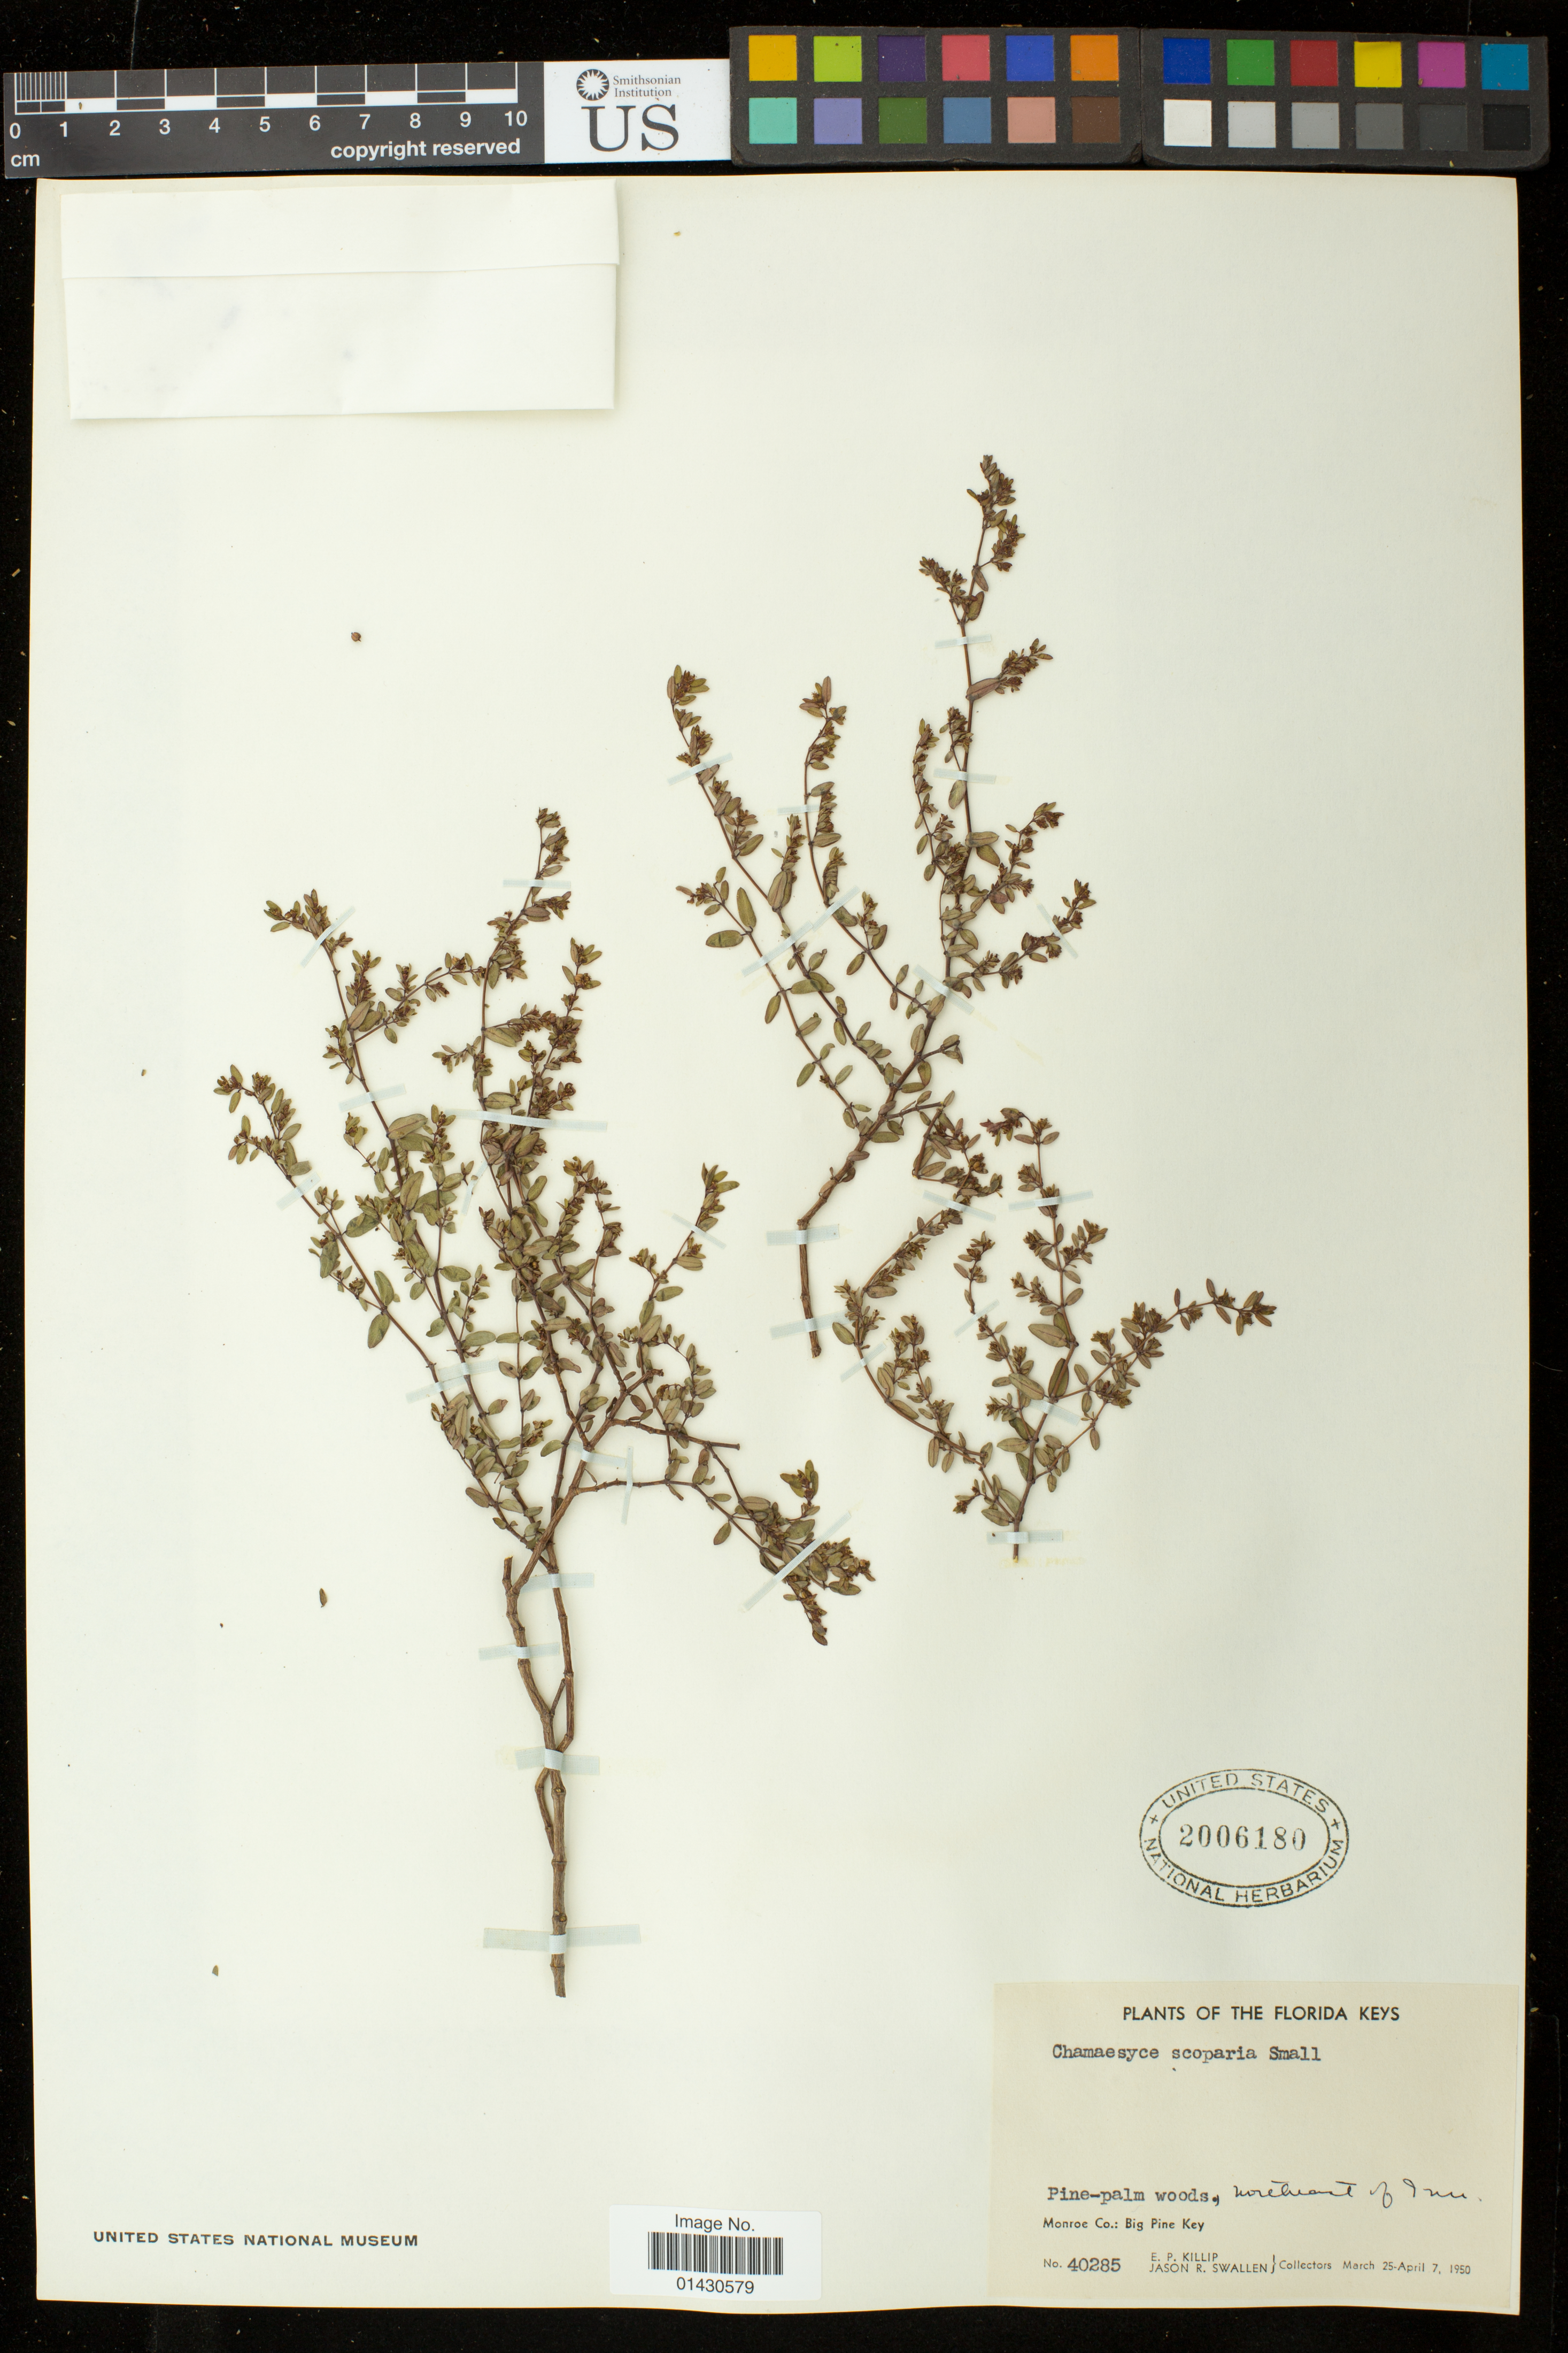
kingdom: Plantae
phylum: Tracheophyta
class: Magnoliopsida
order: Malpighiales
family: Euphorbiaceae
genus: Euphorbia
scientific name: Euphorbia porteriana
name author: (Small) Oudejans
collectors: E. P. Killip & J. R. Swallen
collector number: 40285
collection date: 1950-03-25/1950-04-07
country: United States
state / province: Florida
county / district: Monroe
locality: Big Pine Key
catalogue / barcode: US 2006180